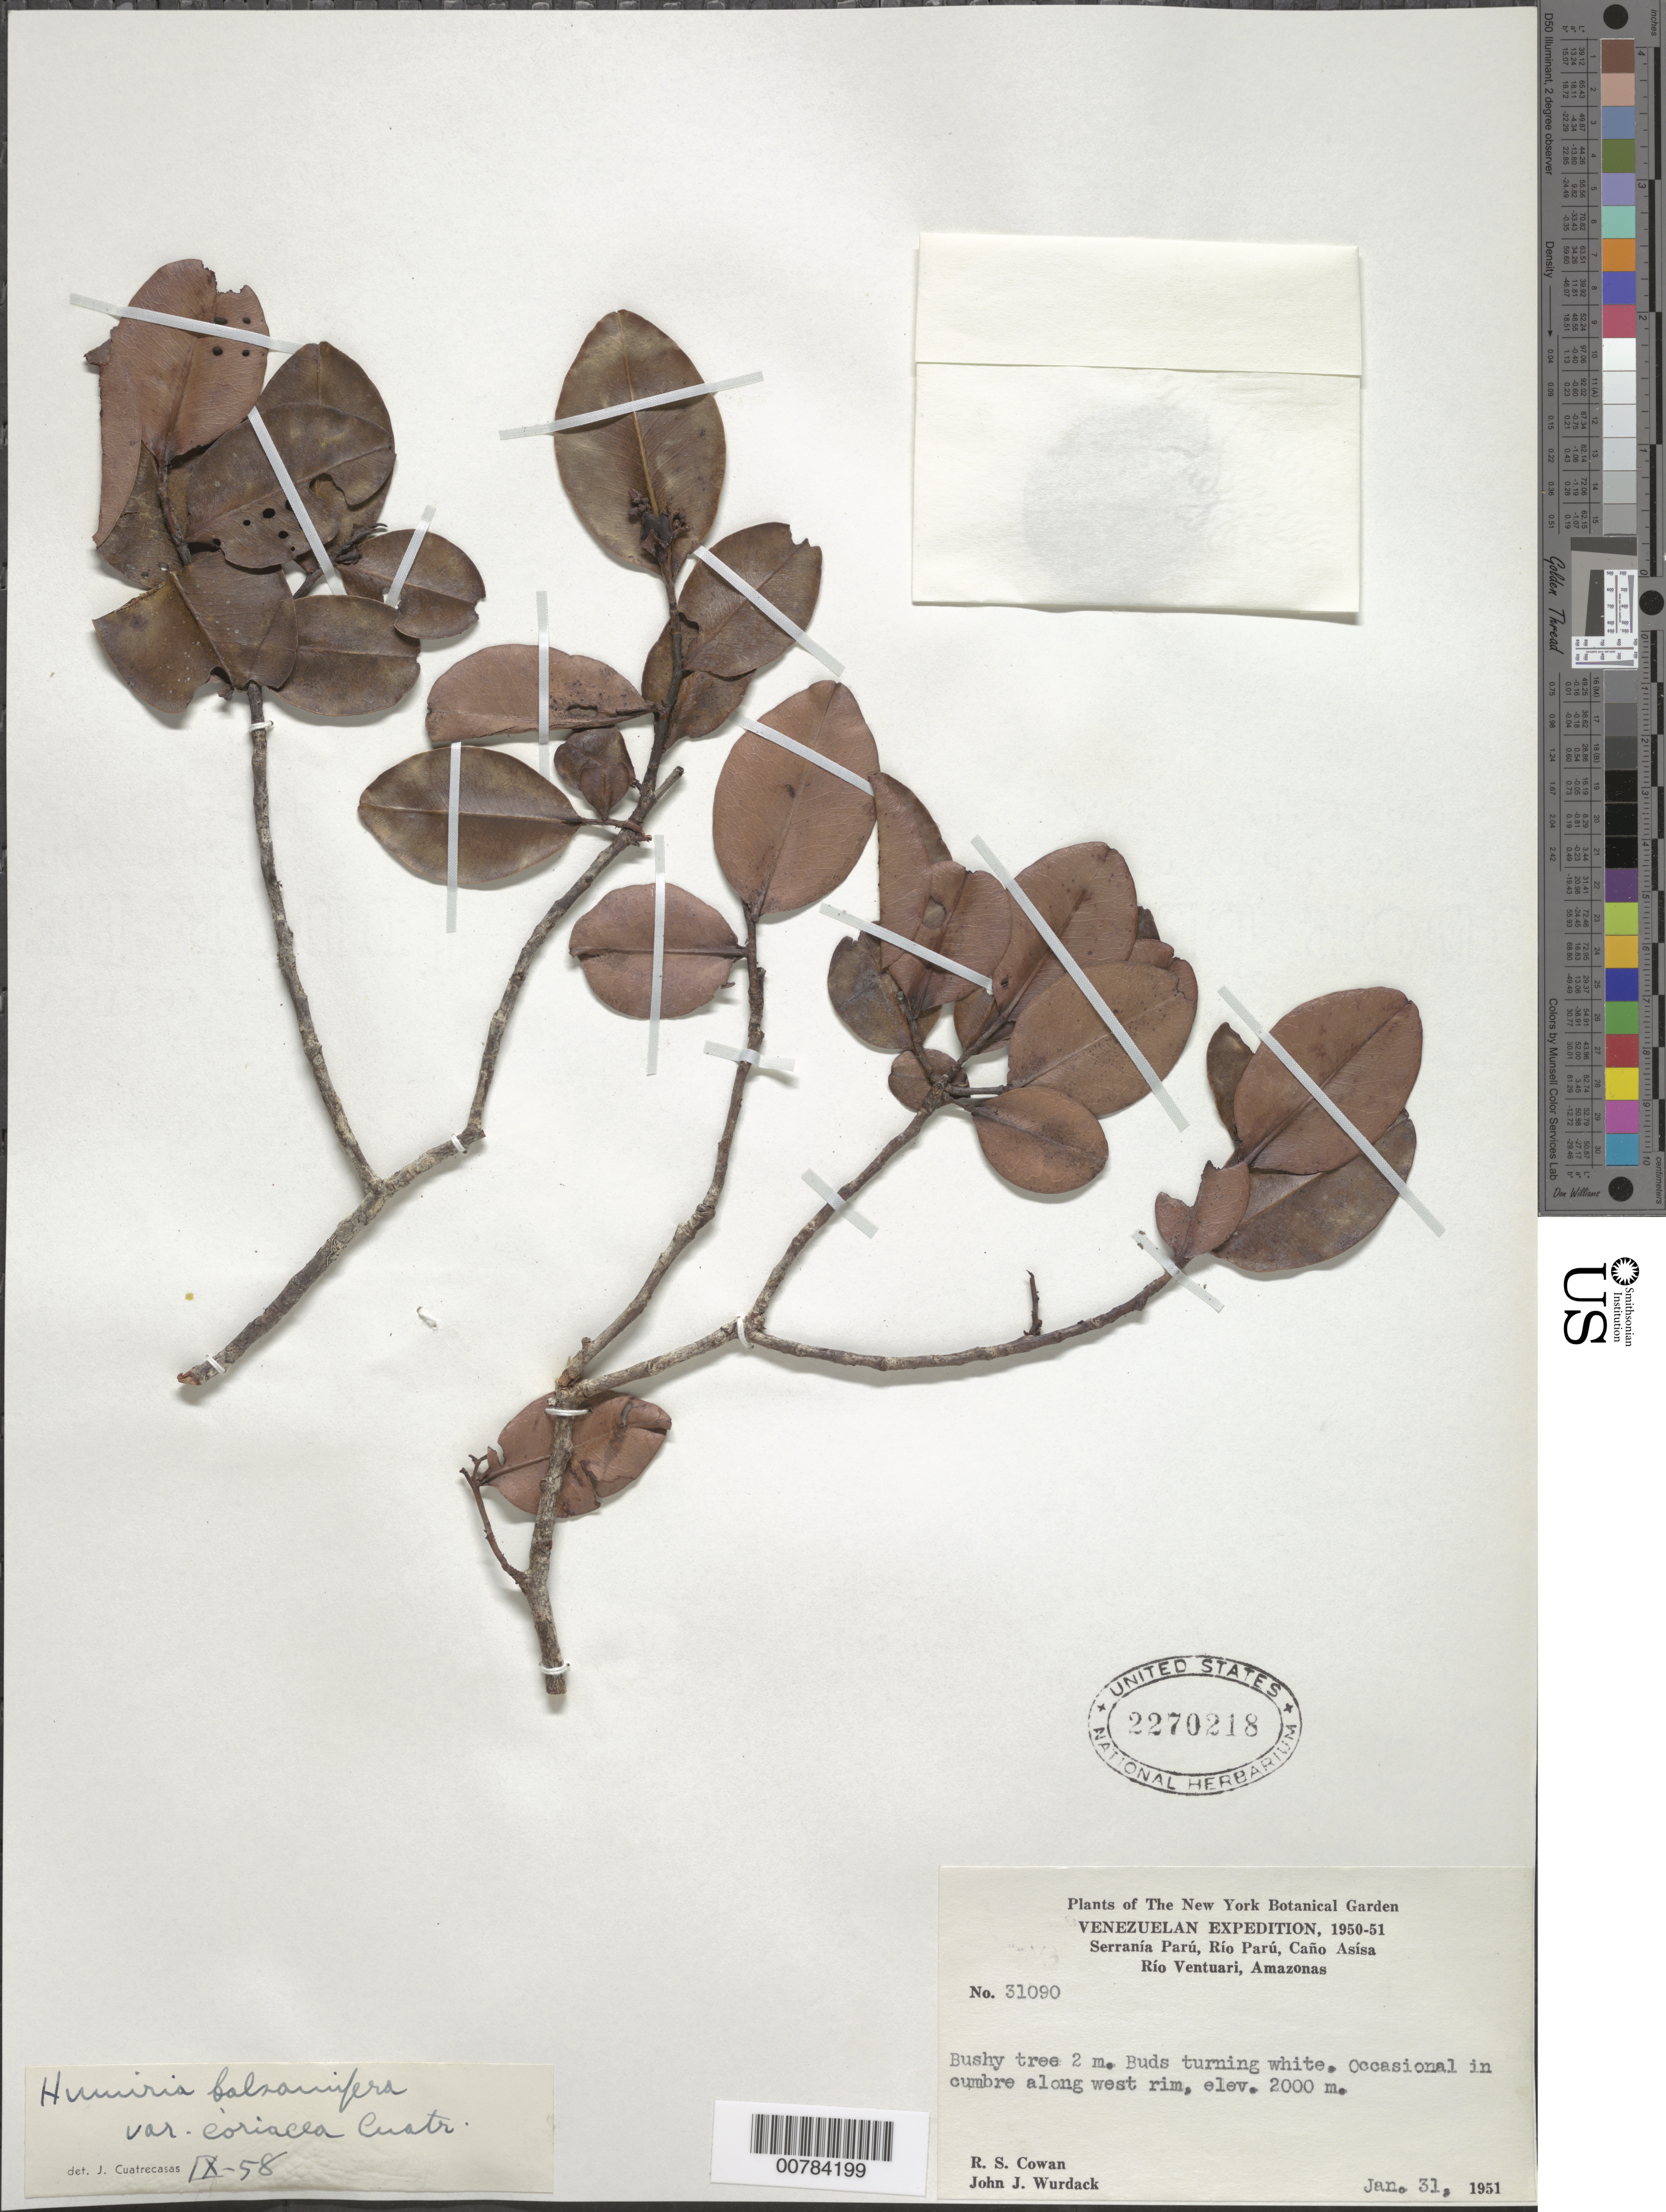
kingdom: Plantae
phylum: Tracheophyta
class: Magnoliopsida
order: Malpighiales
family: Humiriaceae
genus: Humiria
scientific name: Humiria balsamifera var. coriacea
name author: Cuatrec.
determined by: Cuatrecasas, J.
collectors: R. S. Cowan & J. J. Wurdack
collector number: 31090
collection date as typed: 31-Jan-51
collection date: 1951-01-31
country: Venezuela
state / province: Amazonas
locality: Serranía Parú, Río Parú, Caño Asísa, Río Ventuari, West Rim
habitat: Cumbre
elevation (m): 2000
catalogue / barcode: US 2270218